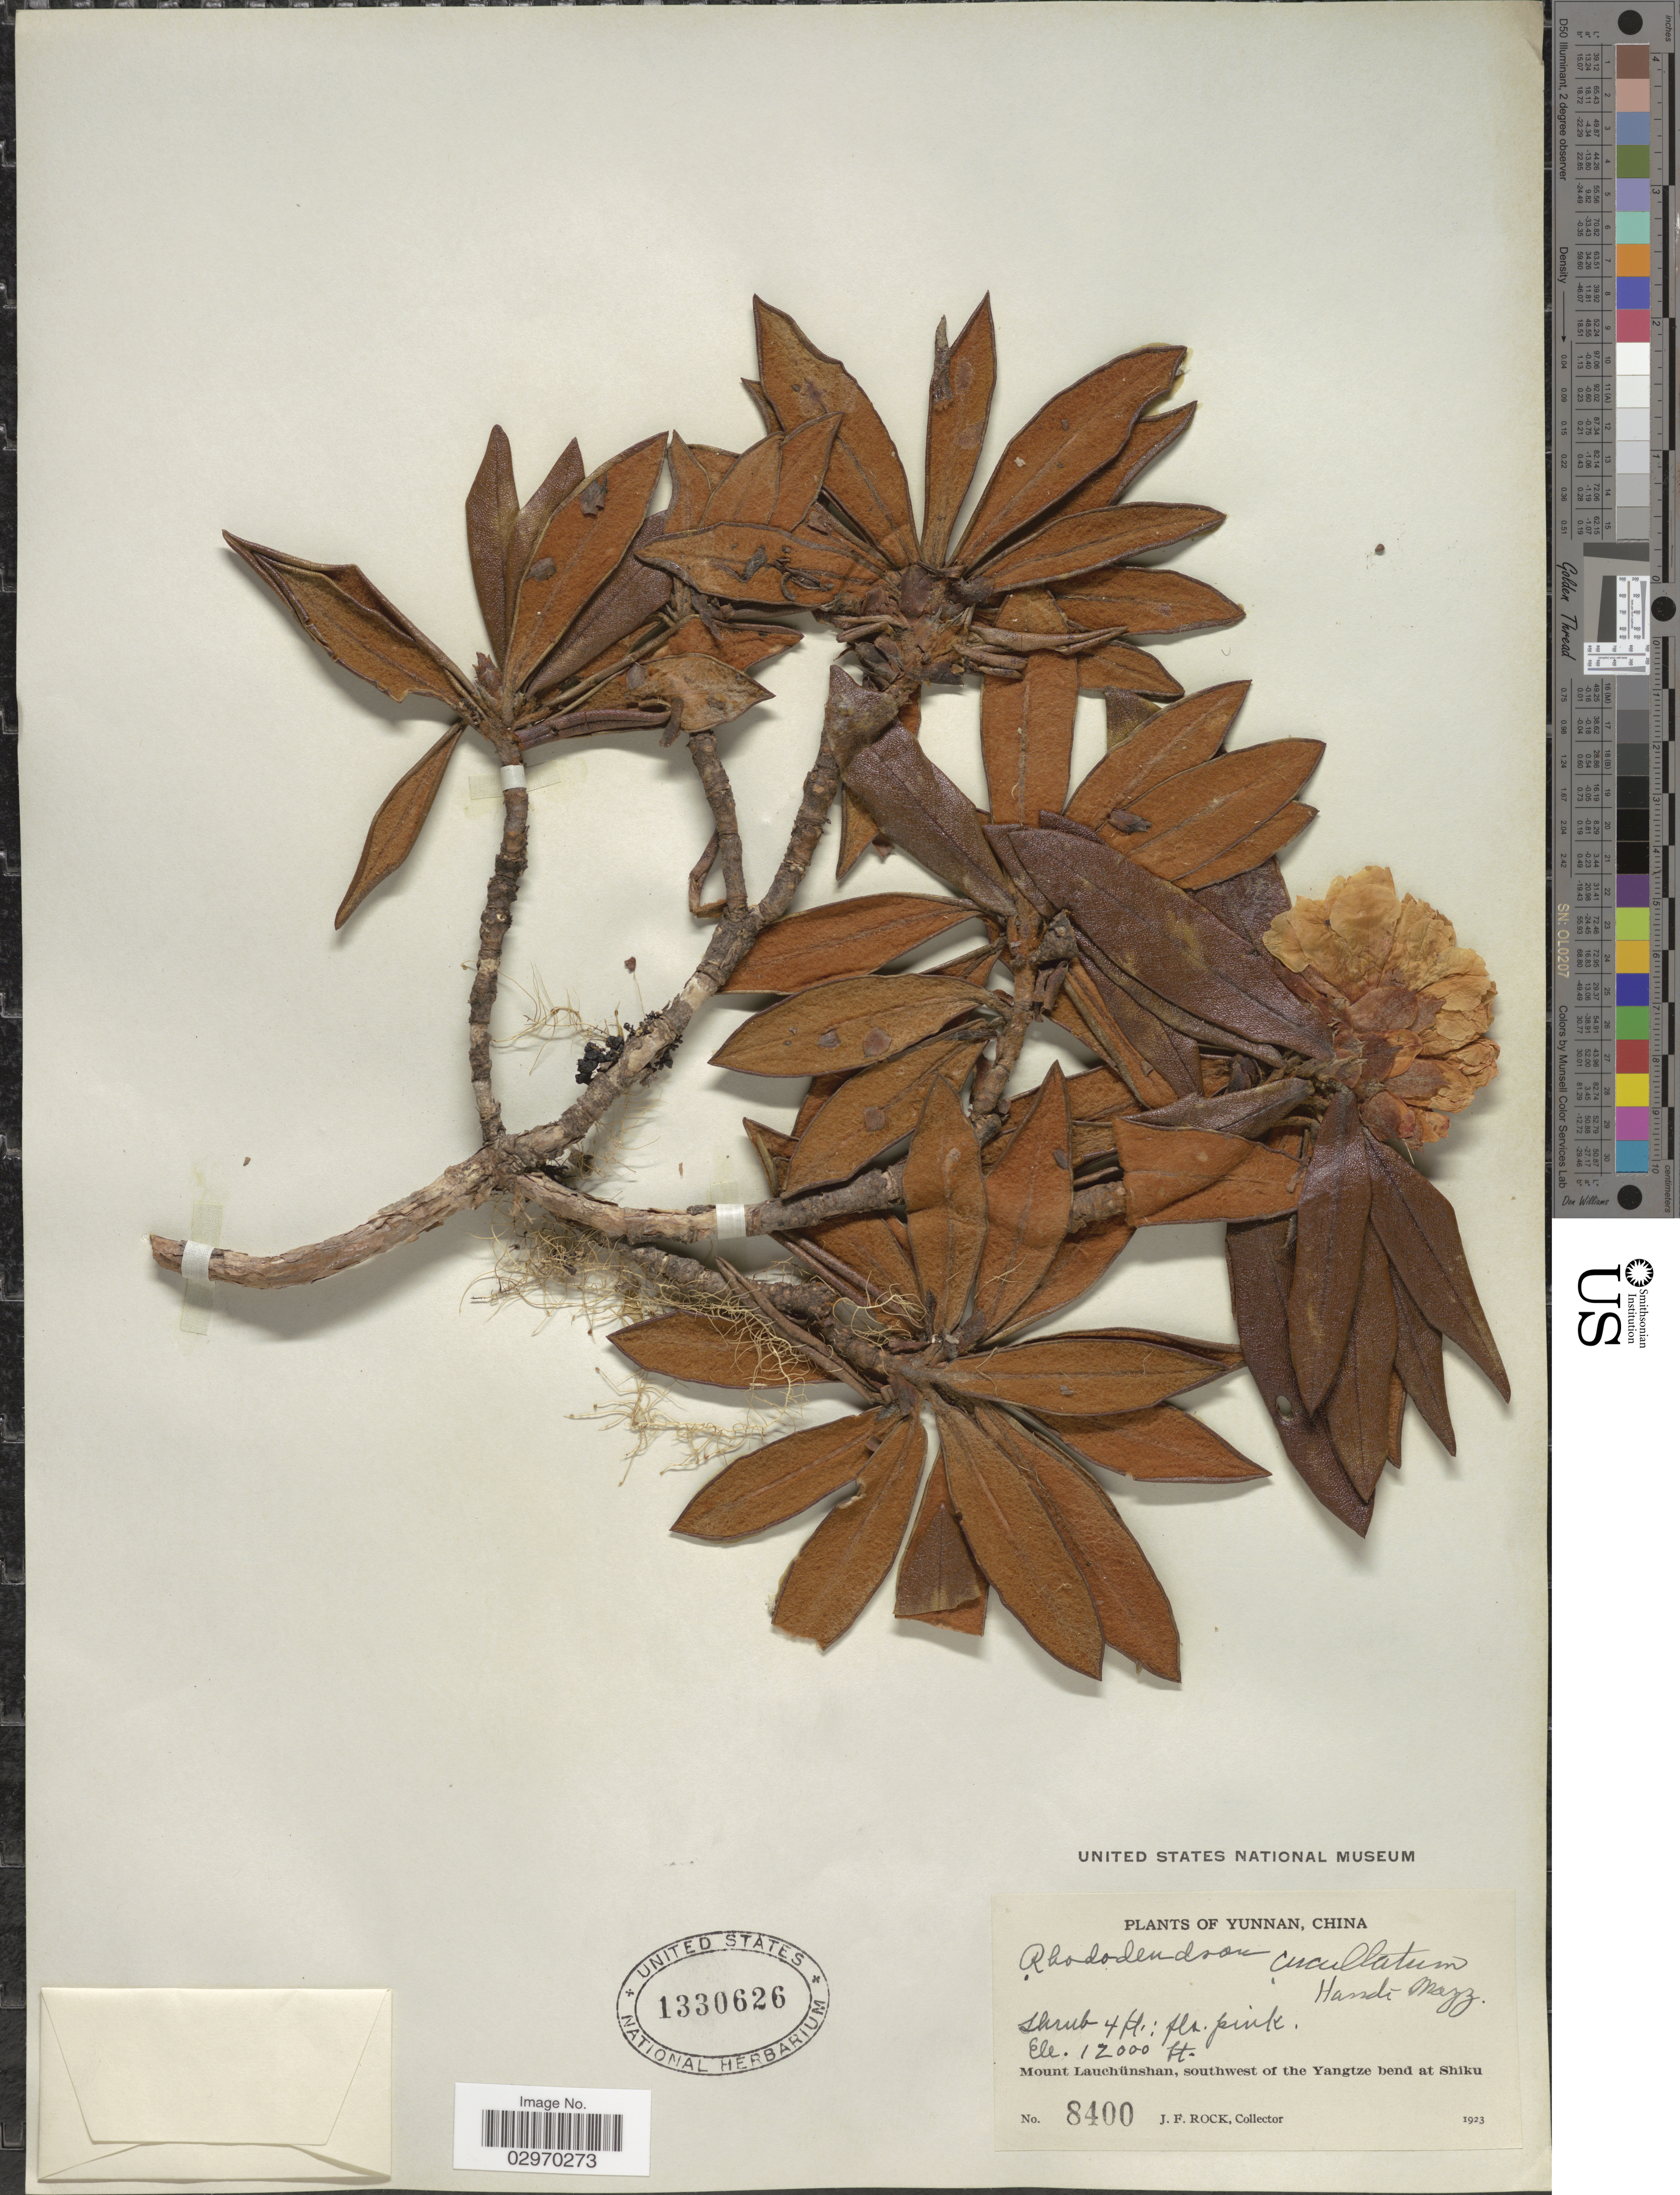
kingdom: Plantae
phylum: Tracheophyta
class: Magnoliopsida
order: Ericales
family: Ericaceae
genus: Rhododendron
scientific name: Rhododendron cucullatum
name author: Hand.-Mazz.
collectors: J. Rock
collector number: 8400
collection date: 1923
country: China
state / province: Yunnan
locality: Mount Lauchünshan, southwest of the Yangtze bend at Shiku.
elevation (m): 3658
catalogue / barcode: US 1330626